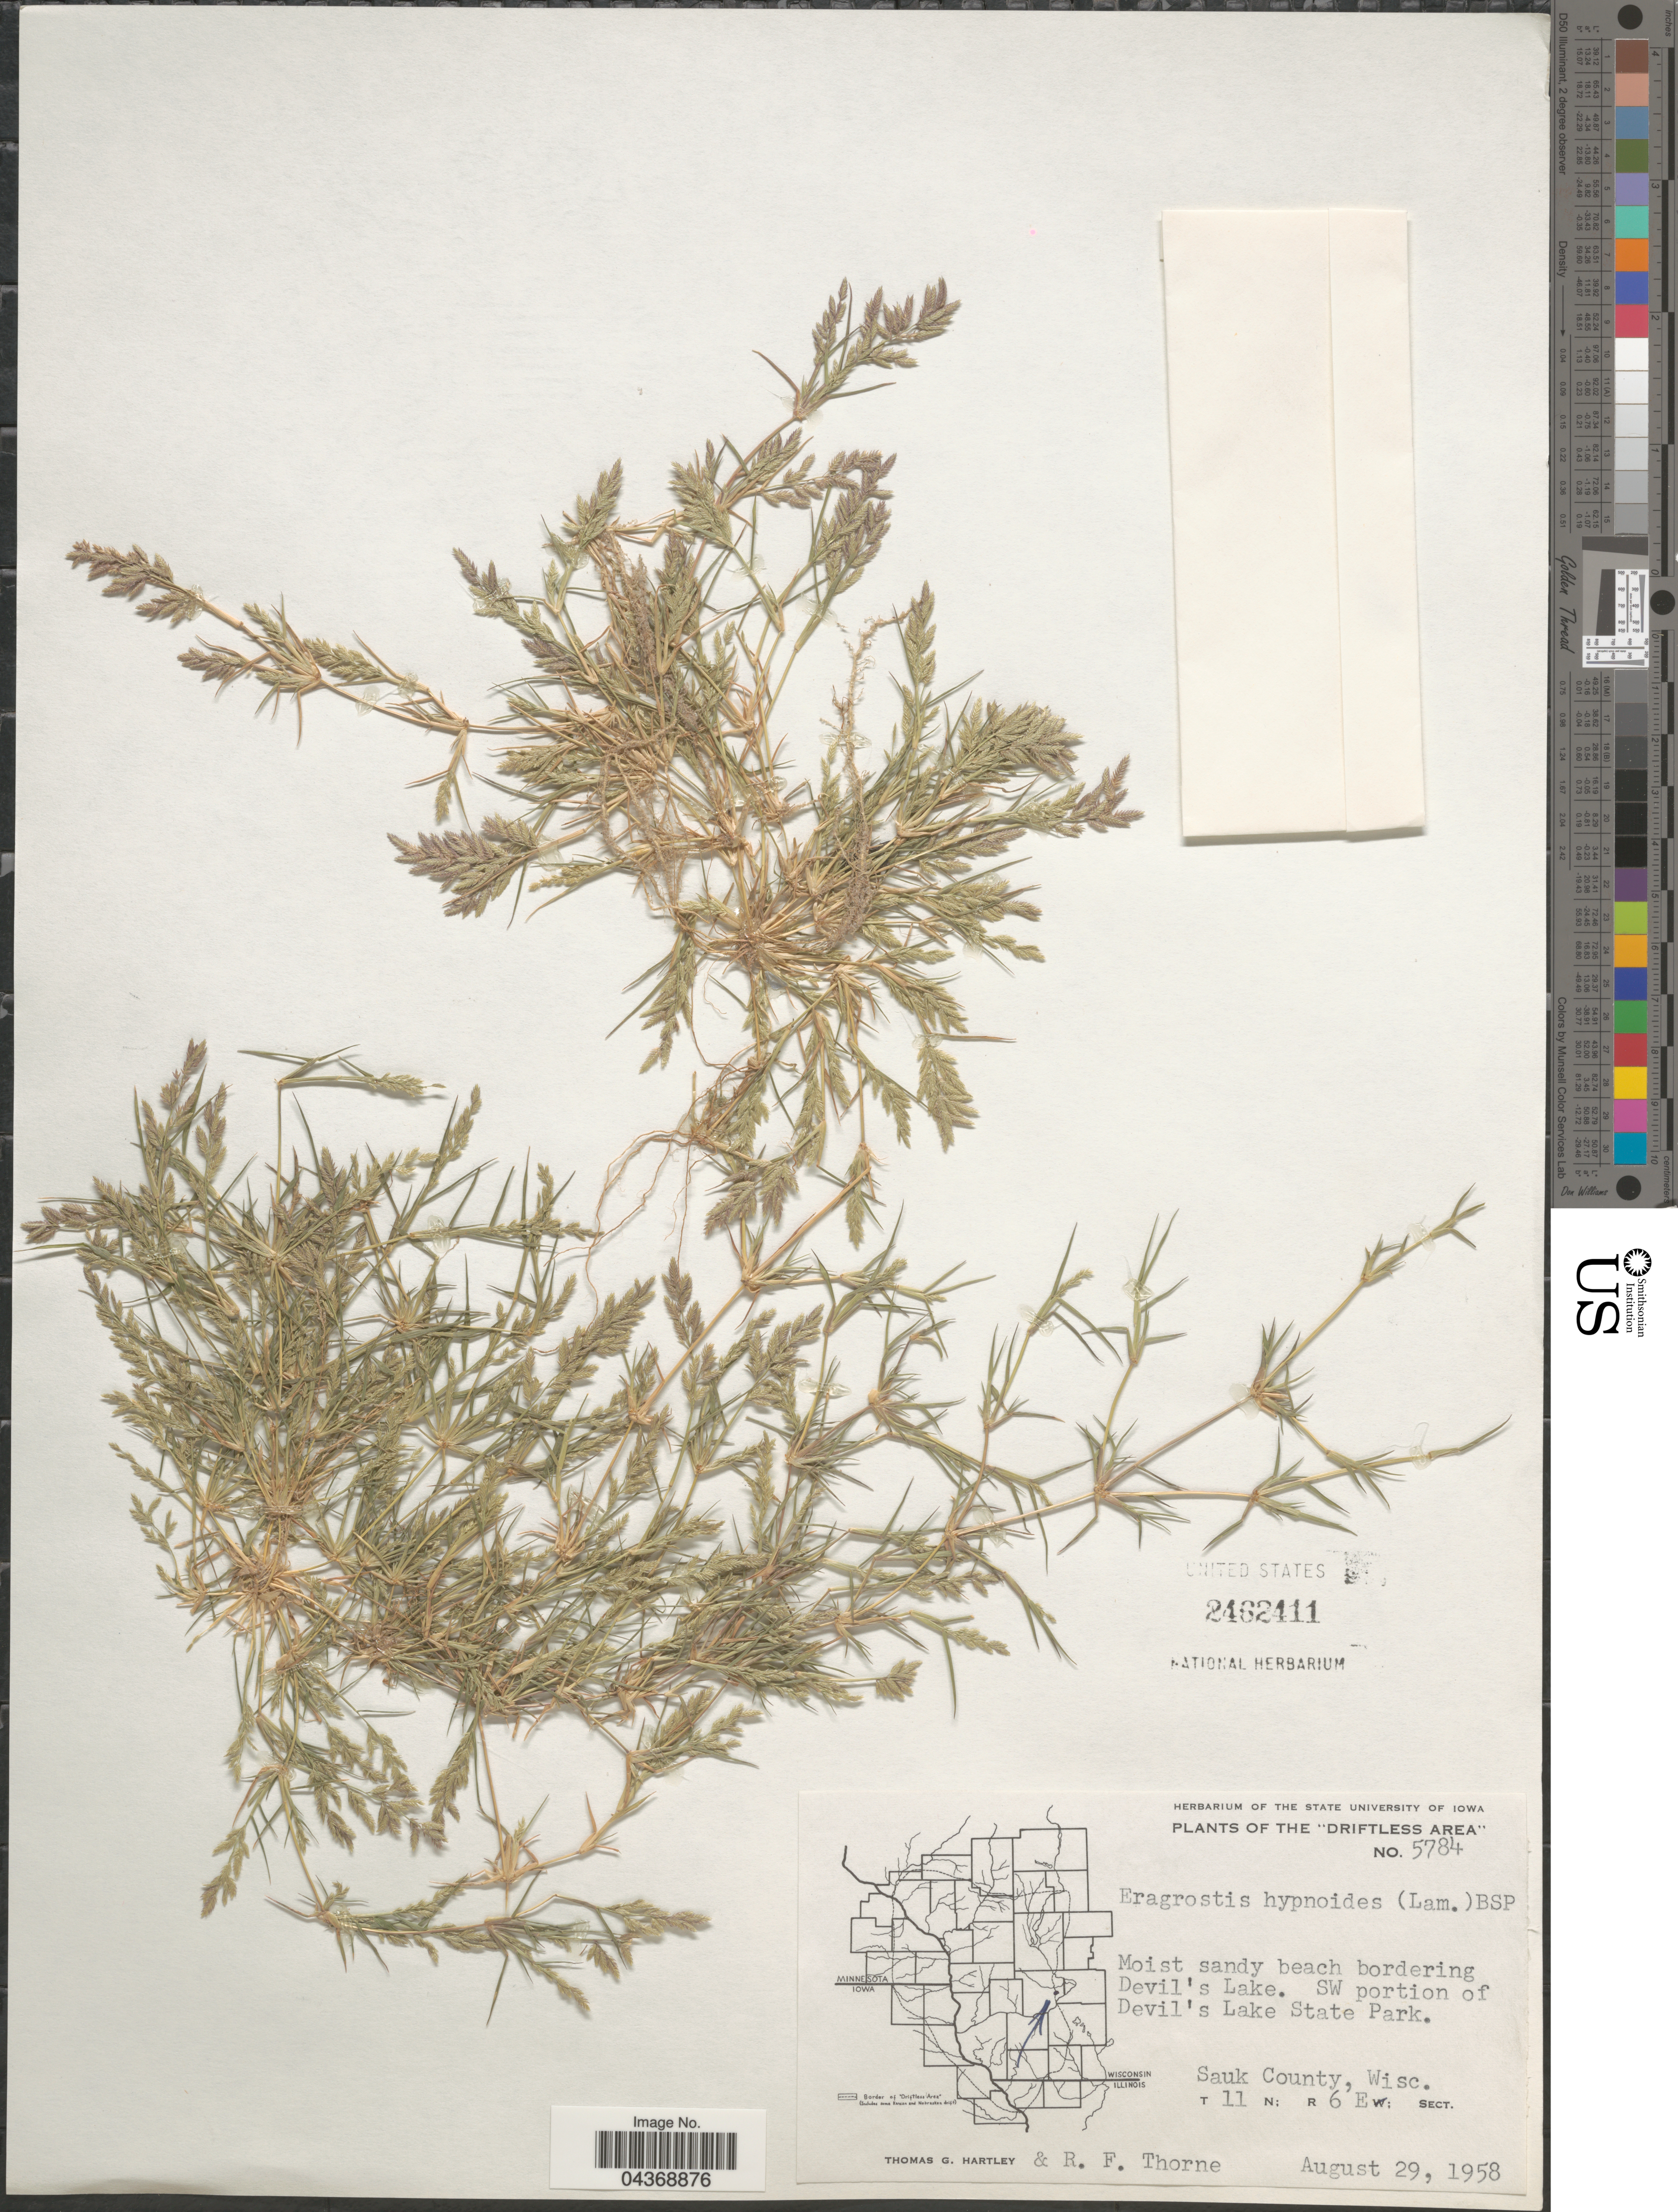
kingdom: Plantae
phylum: Tracheophyta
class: Liliopsida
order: Poales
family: Poaceae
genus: Eragrostis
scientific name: Eragrostis hypnoides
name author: (Lam.) Britton, Stearns & Poggenb.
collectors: T. G. Hartley & R. Thorne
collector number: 5784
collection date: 1958-08-29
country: United States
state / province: Wisconsin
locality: The "Driftless Area". Moist sandy beach bordering Devil's Lake. SW portion of Devil's Lake State Park. Sauk County. T 11 N; R 6 E; Sect.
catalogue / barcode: US 2462411